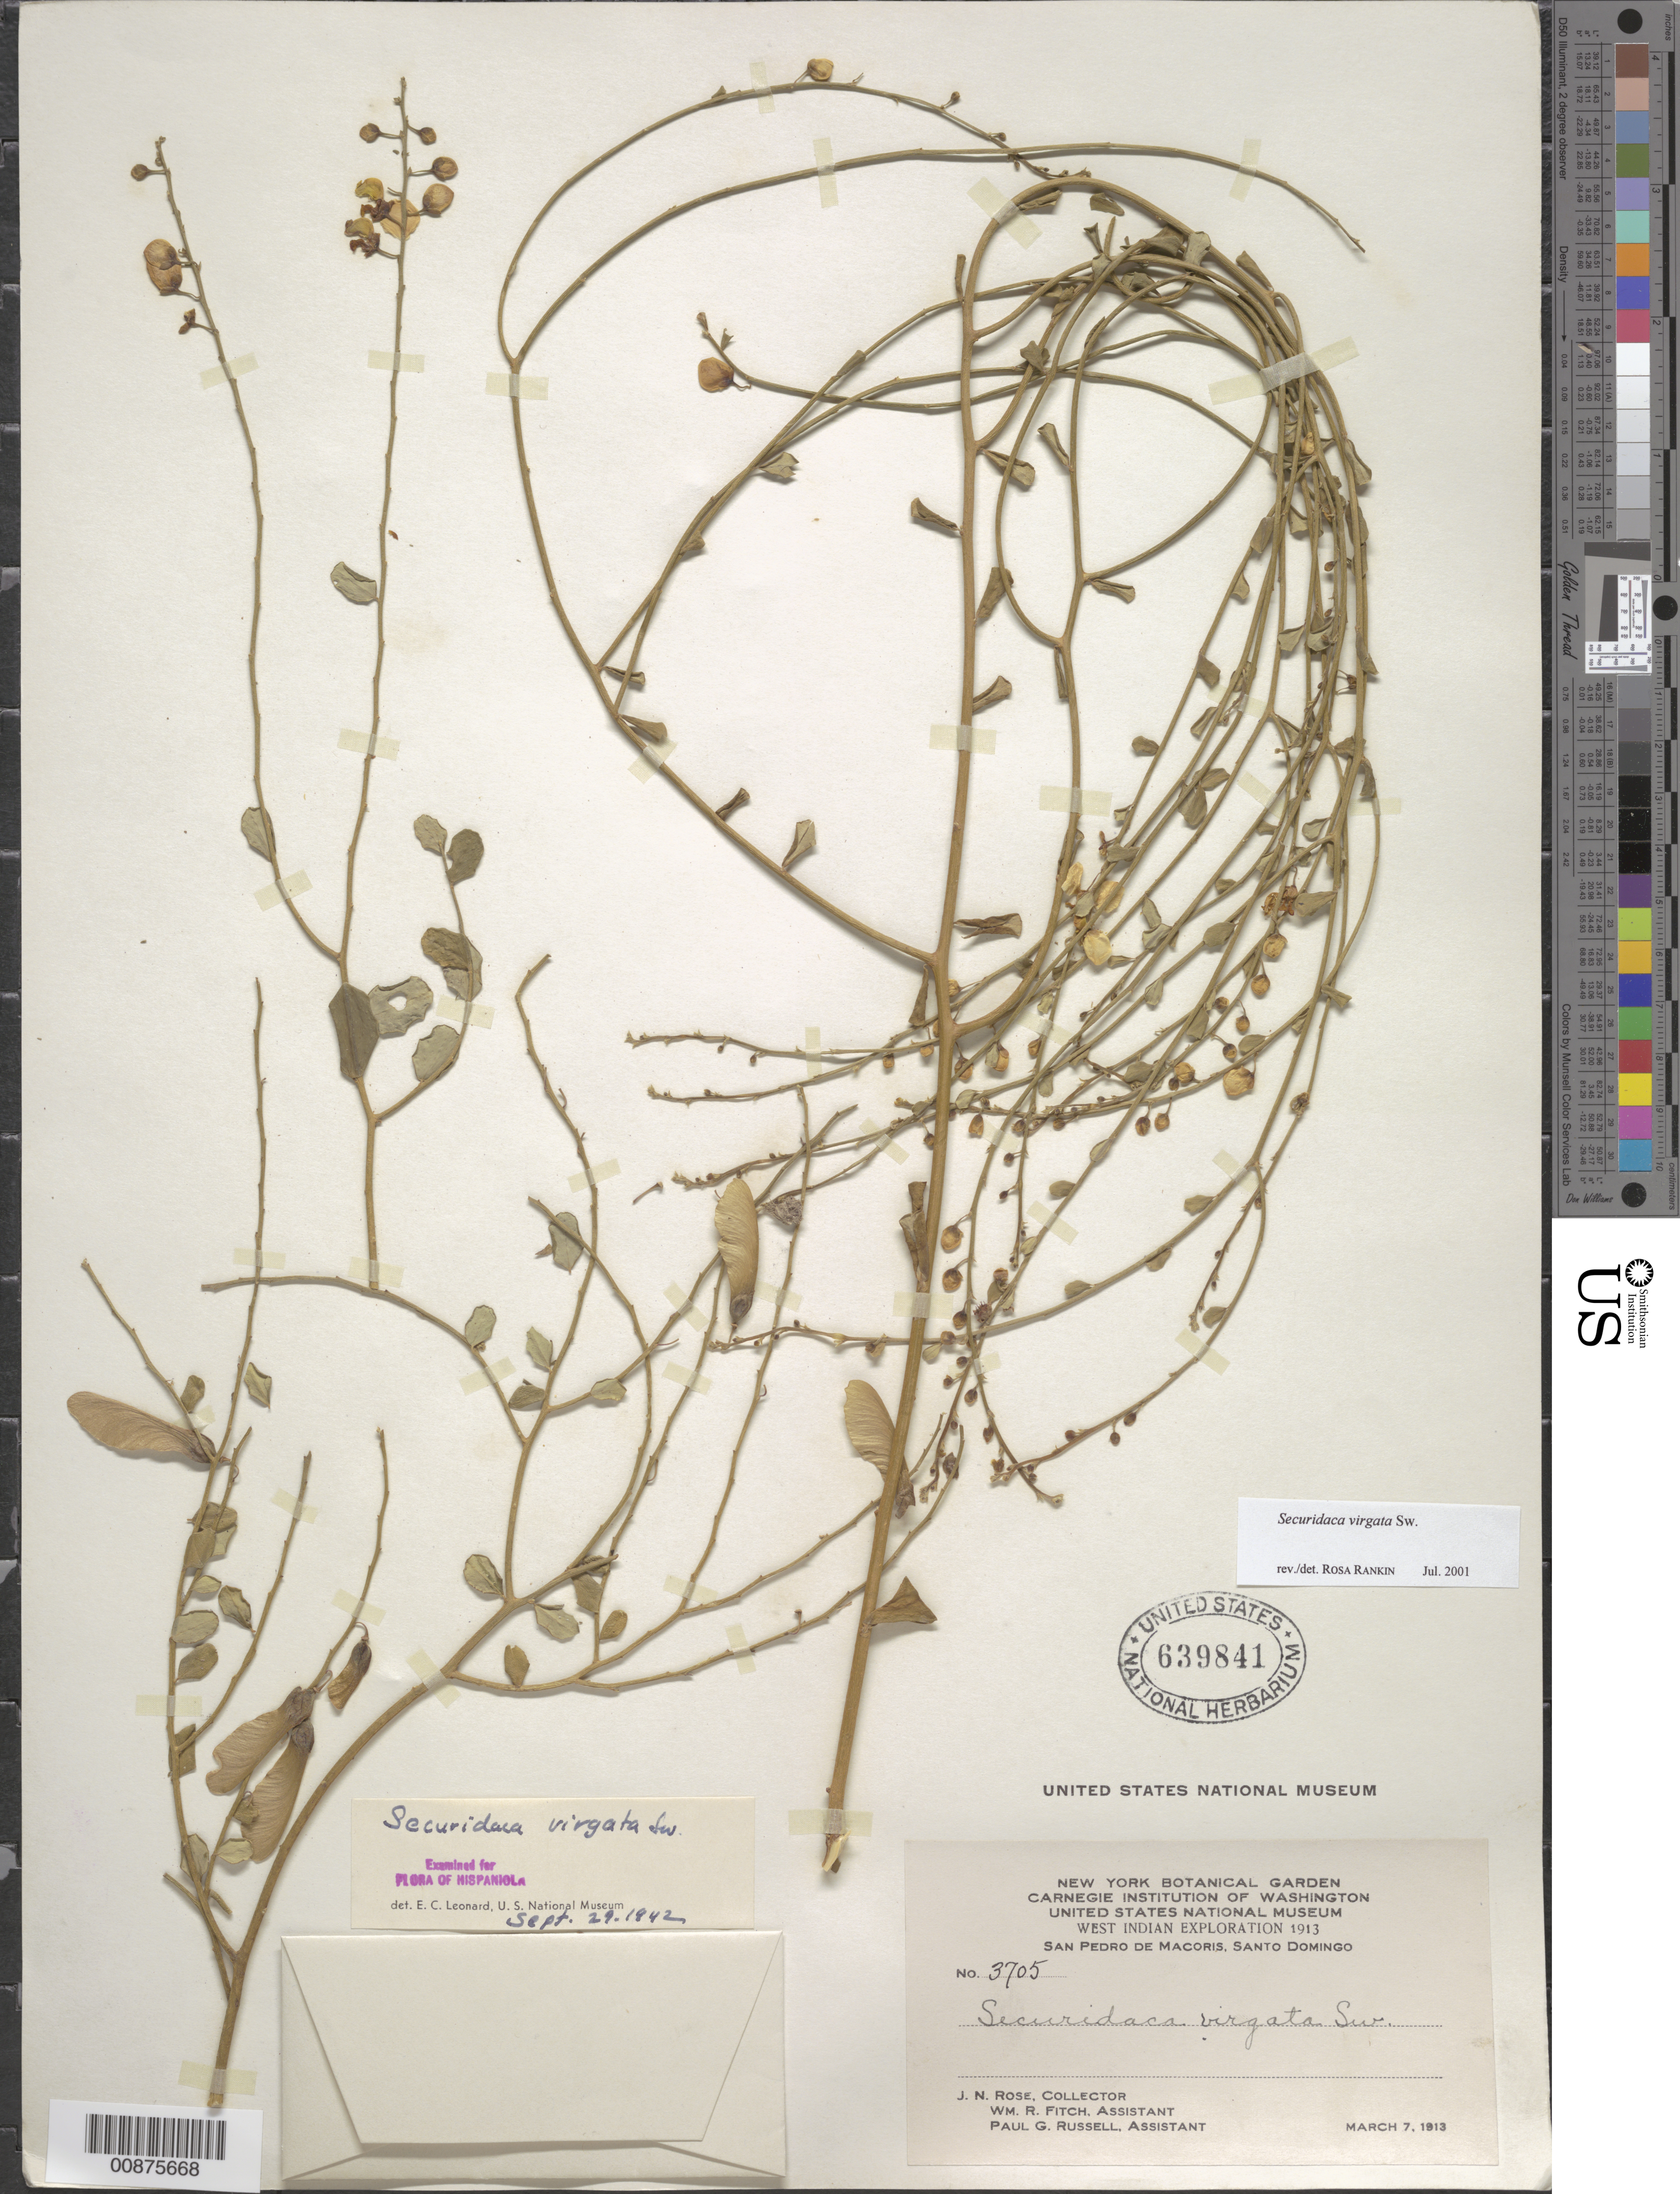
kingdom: Plantae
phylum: Tracheophyta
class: Magnoliopsida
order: Fabales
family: Polygalaceae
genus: Securidaca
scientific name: Securidaca virgata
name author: Sw.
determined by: Rankin Rodriguez, Rosa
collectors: J. N. Rose, W. R. Fitch & P. G. Russell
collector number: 3705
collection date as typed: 07 Mar 1913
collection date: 1913-03-07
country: Dominican Republic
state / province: San Pedro de Macoris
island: Hispaniola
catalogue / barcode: US 639841